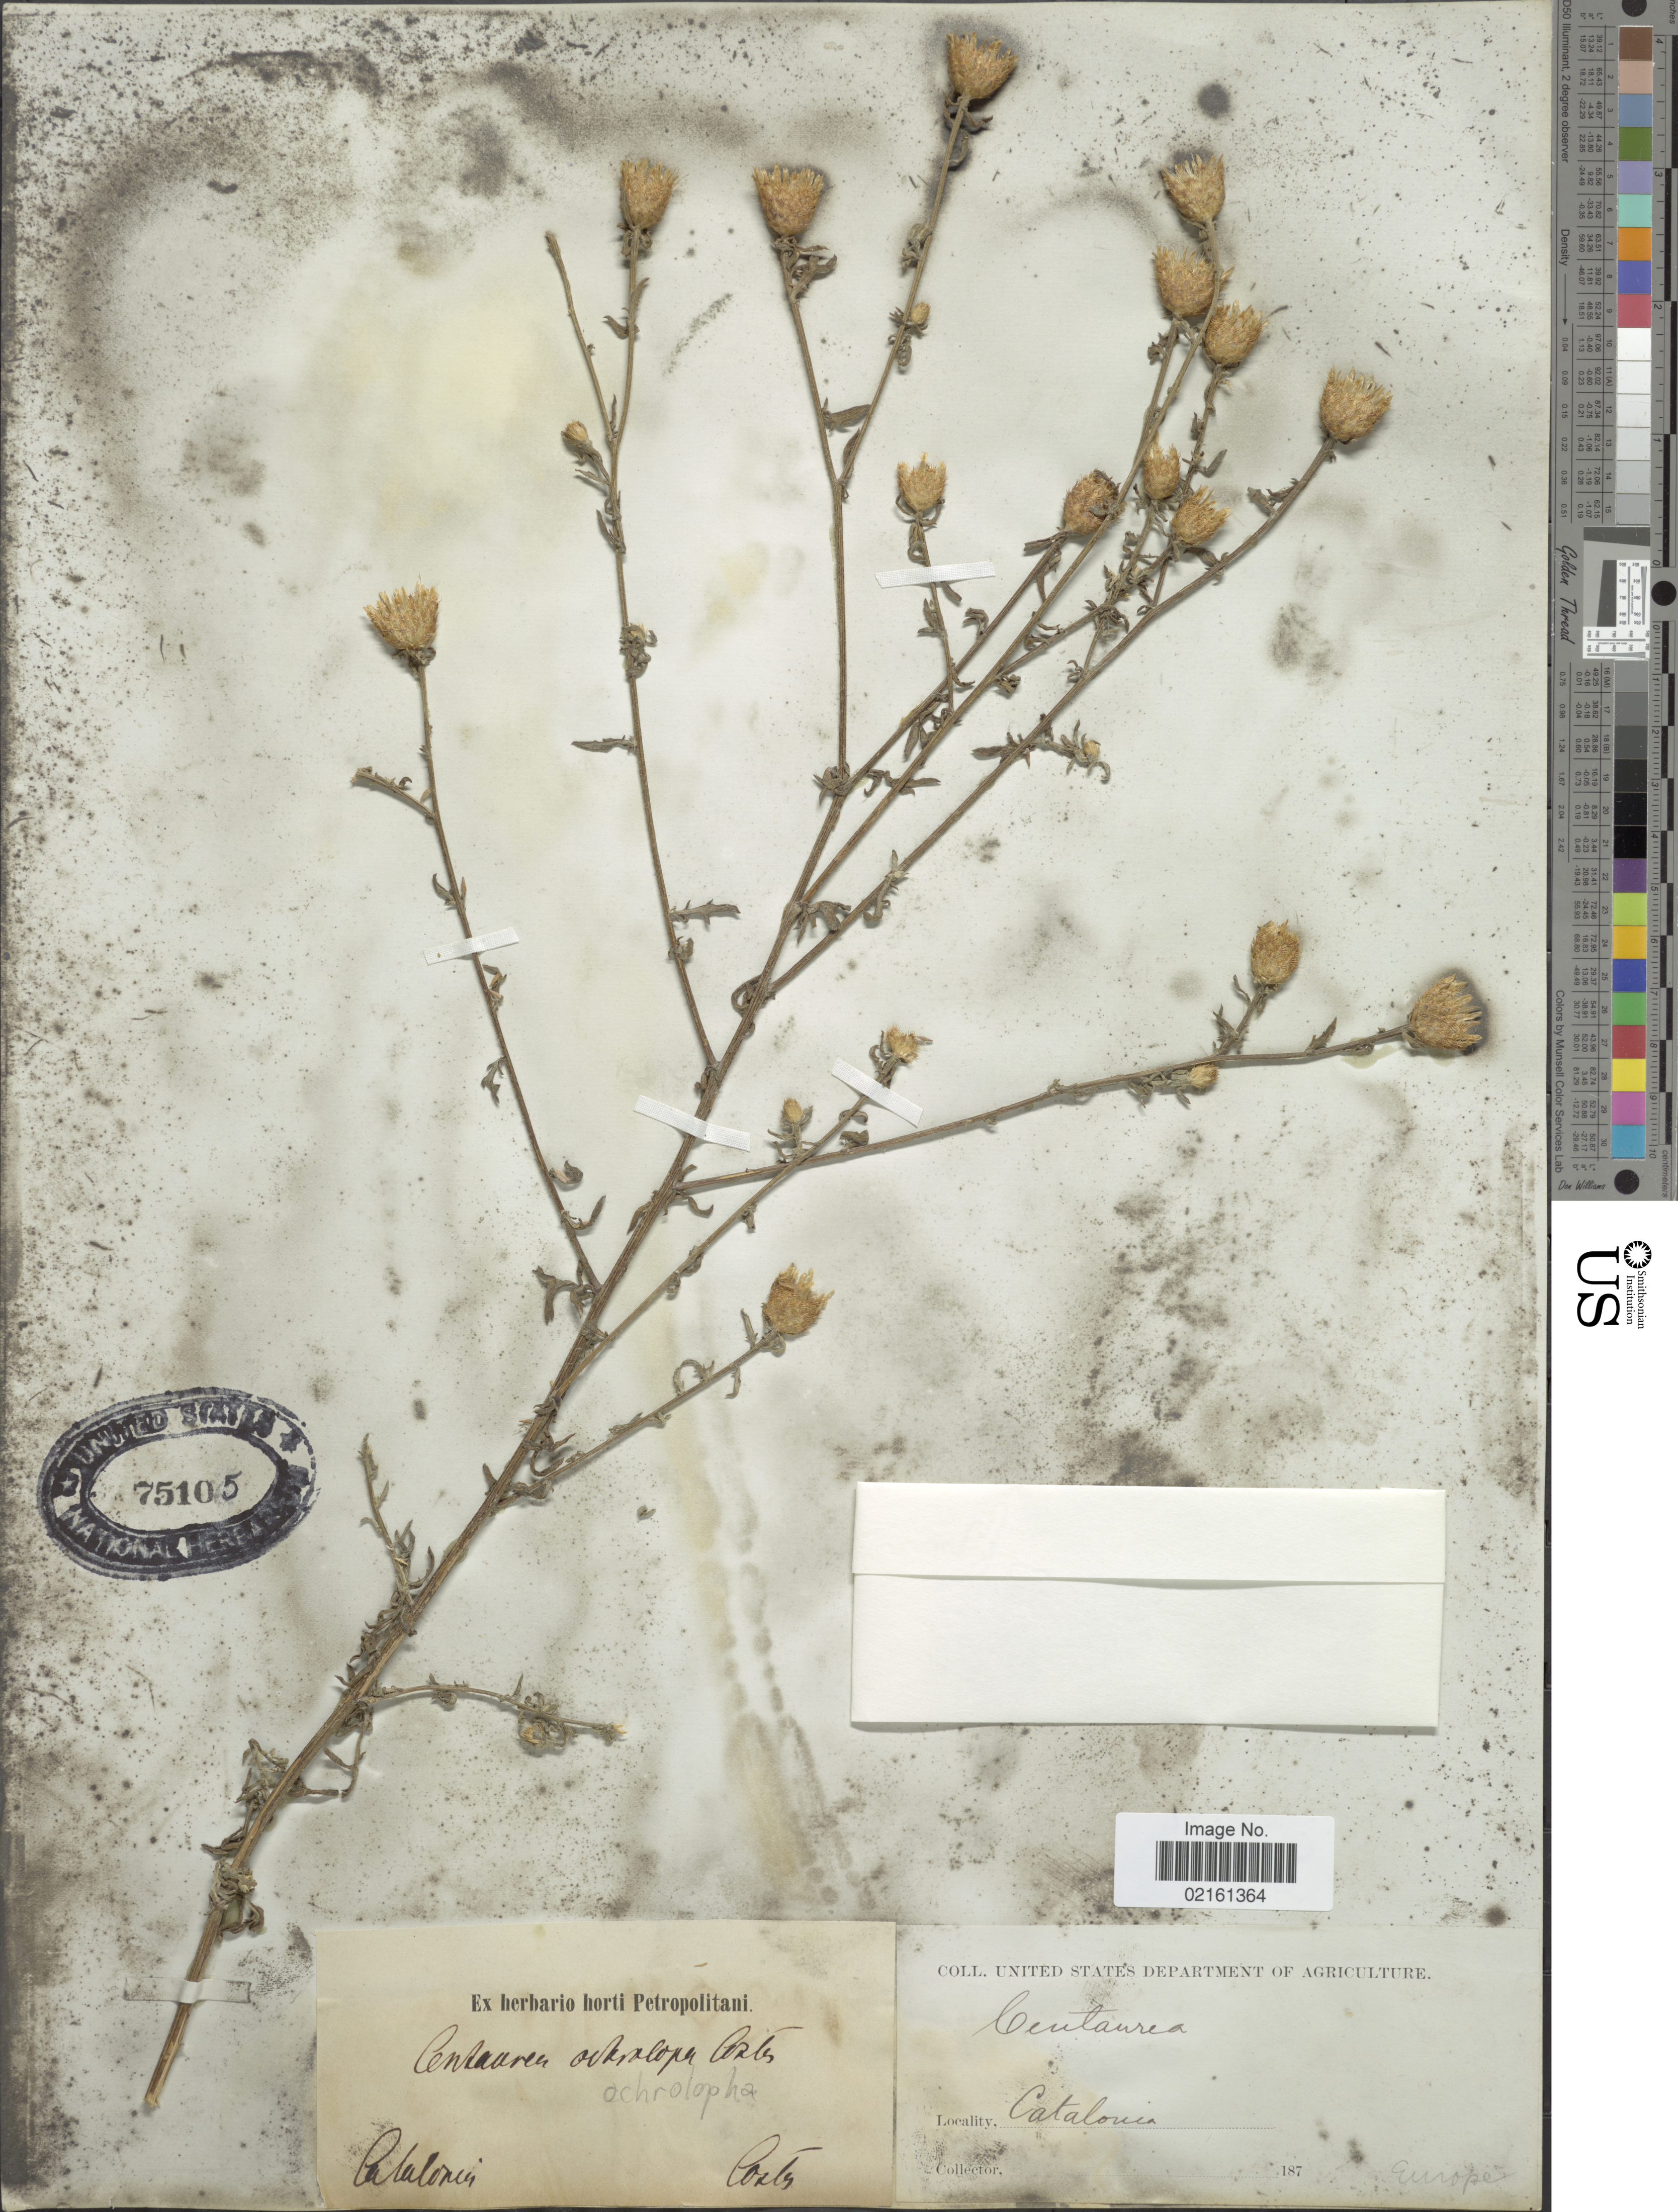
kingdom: Plantae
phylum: Tracheophyta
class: Magnoliopsida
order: Asterales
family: Asteraceae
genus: Centaurea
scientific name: Centaurea leucophaea subsp. ochrolopha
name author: (Costa) Dostál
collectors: -. Costa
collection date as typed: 187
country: Spain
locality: Catalonia, Europe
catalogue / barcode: US 75105